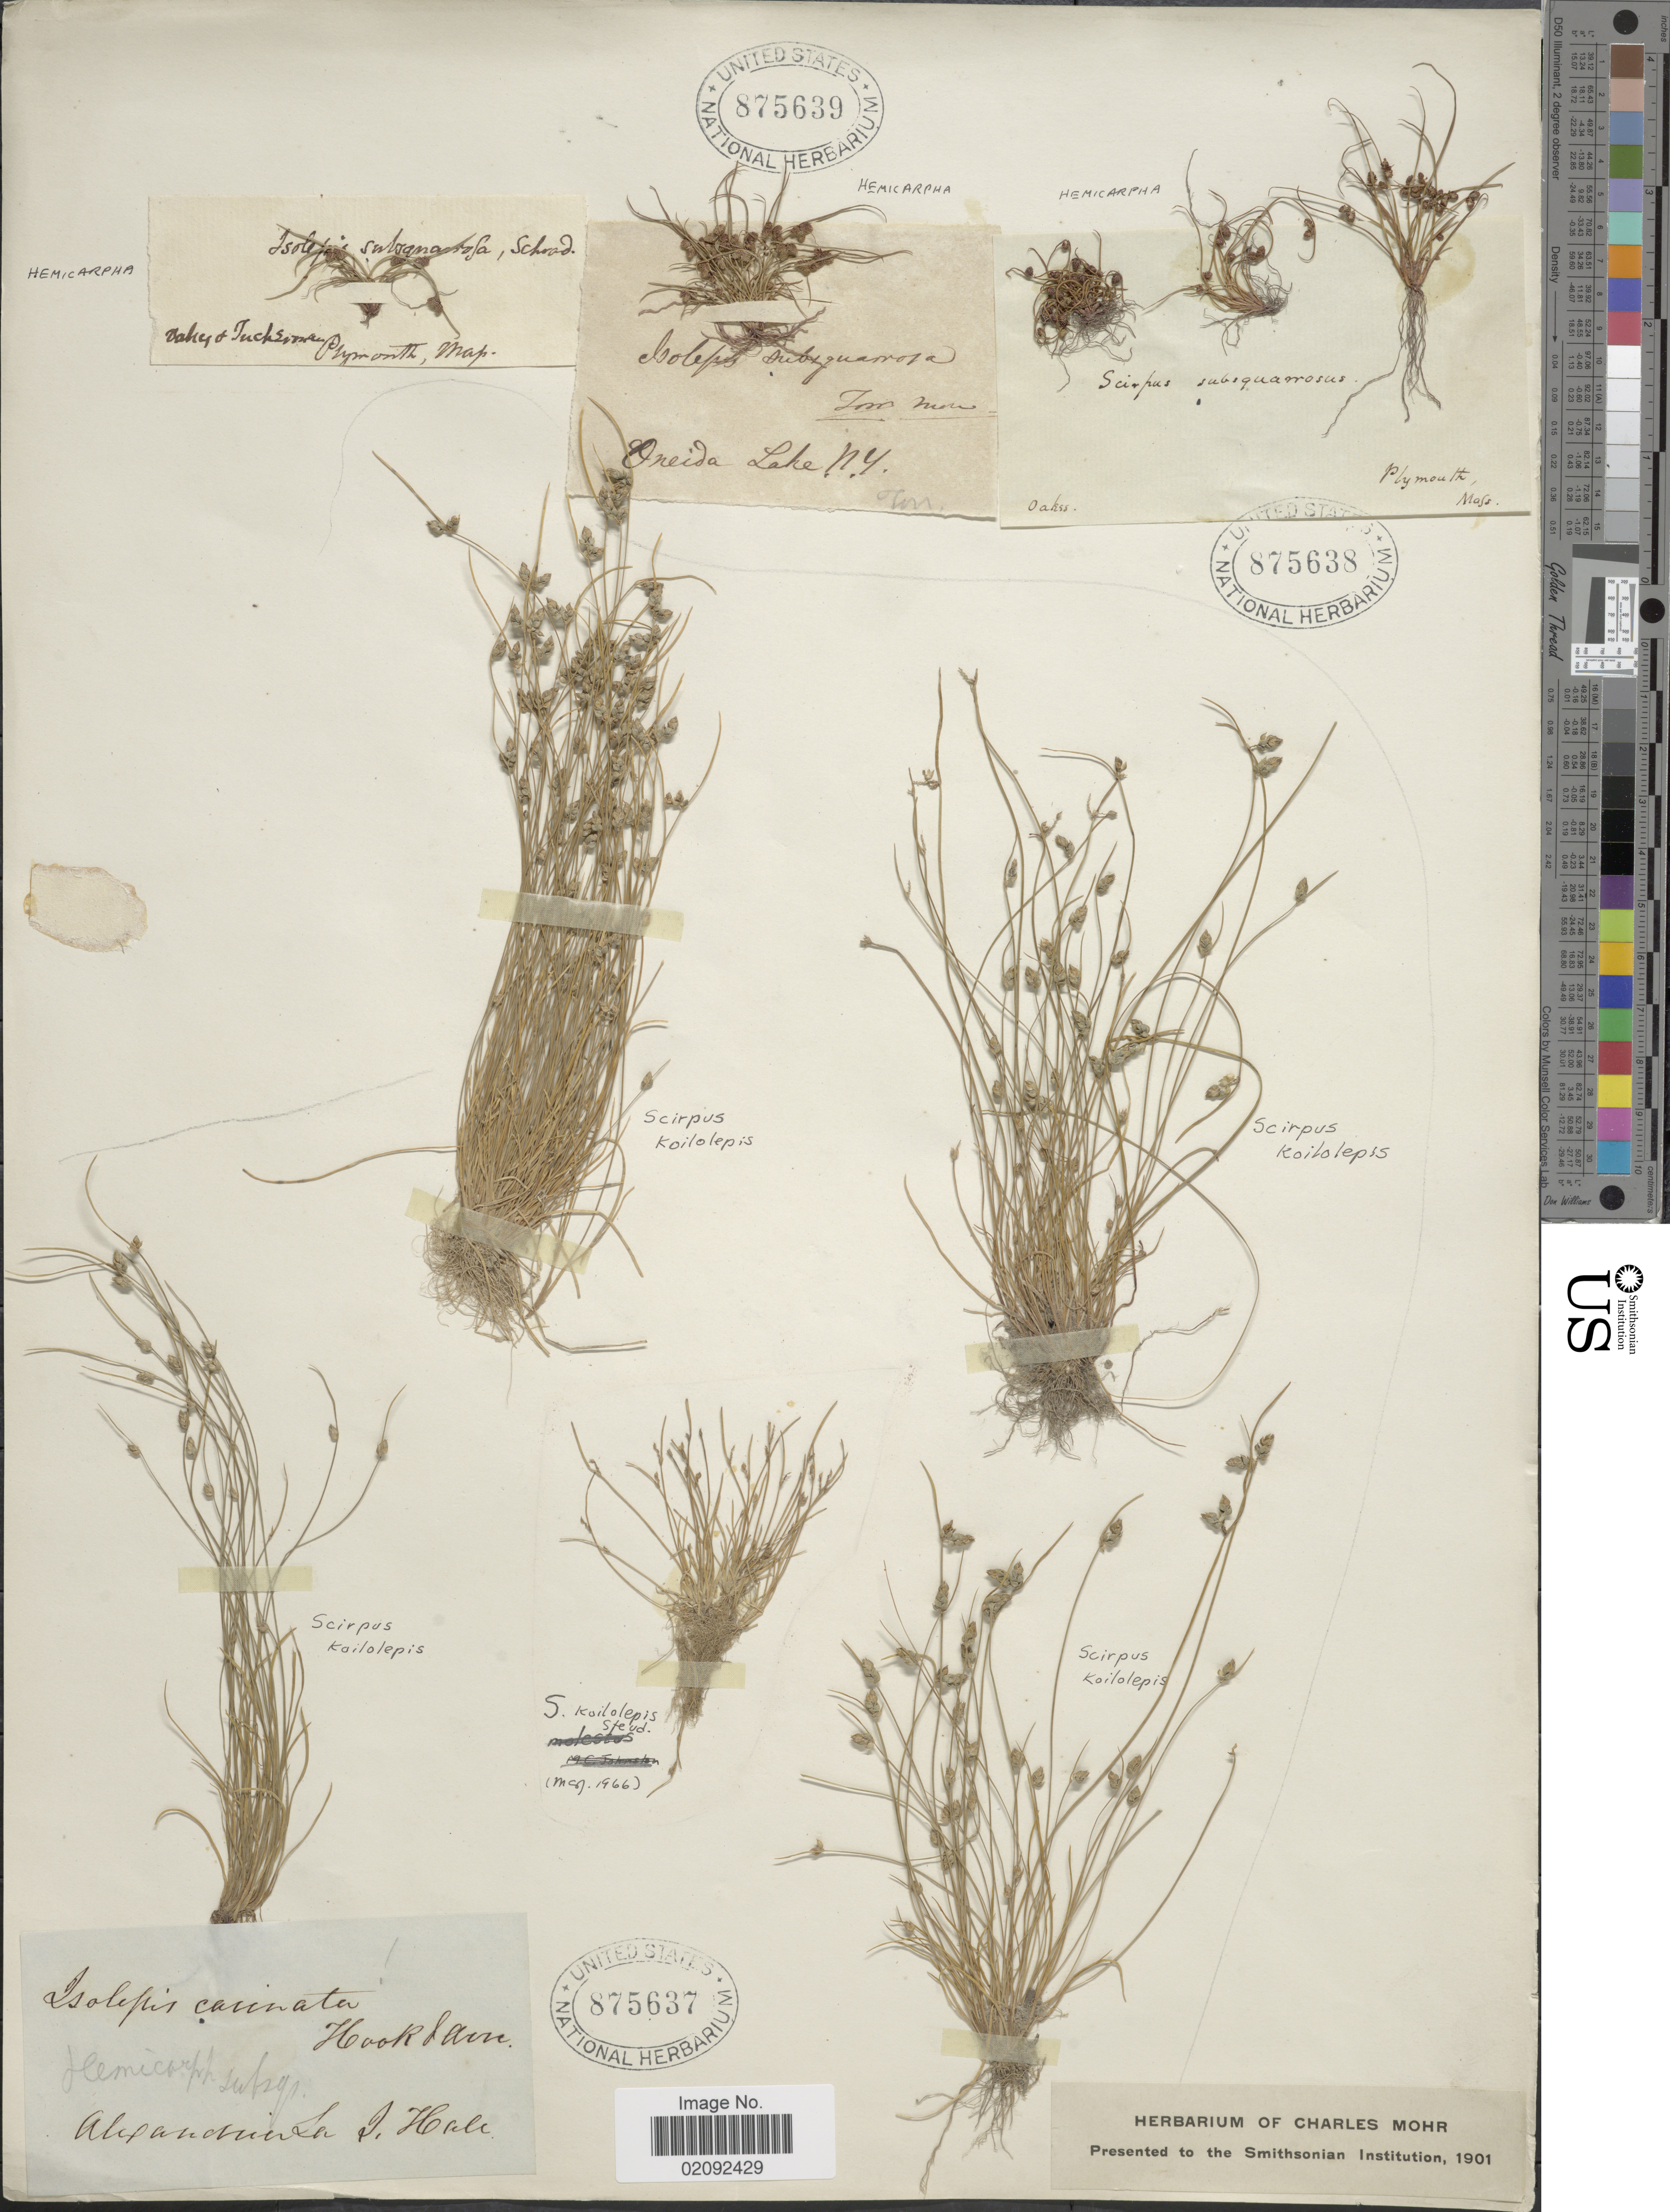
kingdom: Plantae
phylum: Tracheophyta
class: Liliopsida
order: Poales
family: Cyperaceae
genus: Isolepis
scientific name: Isolepis carinata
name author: Hook. & Arn. ex Torr.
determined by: Strong, M. T., (US), Smithsonian Institution - National Museum of Natural History (UNITED STATES)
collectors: -. Oakes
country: United States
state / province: Massachusetts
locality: Mass. [unsure placement], Plymouth.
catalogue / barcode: US 875638-2